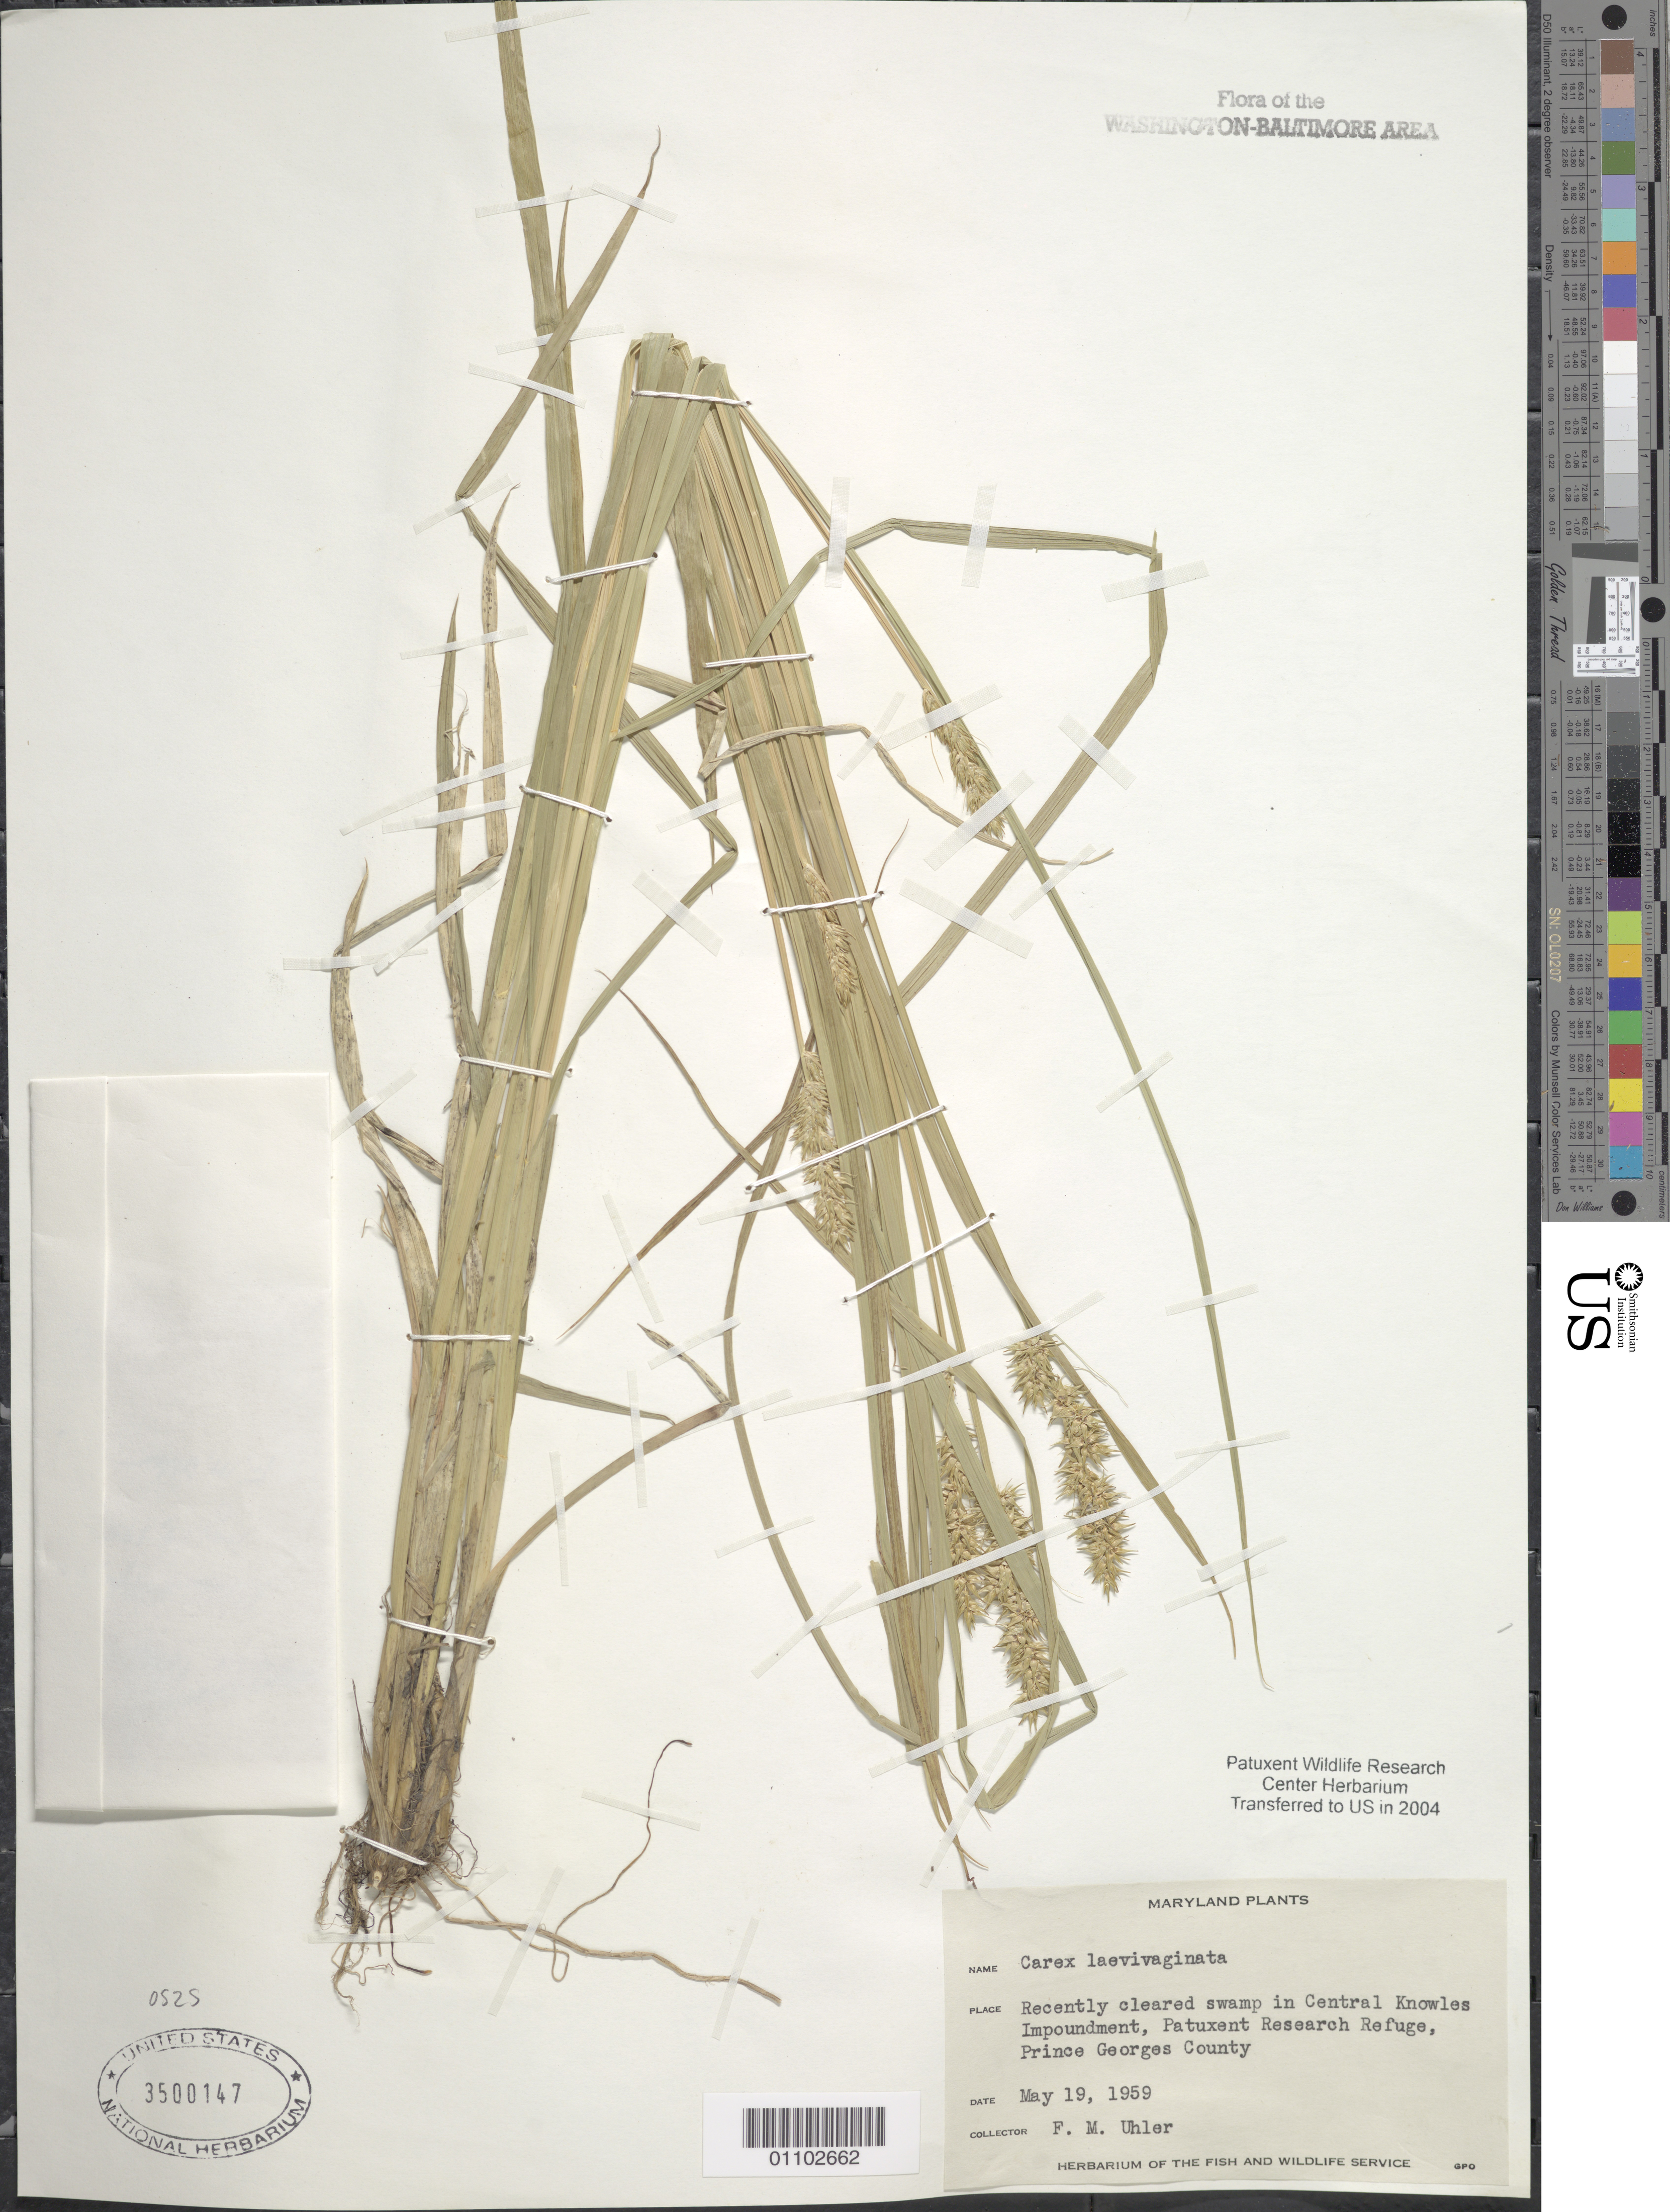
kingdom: Plantae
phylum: Tracheophyta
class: Liliopsida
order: Poales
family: Cyperaceae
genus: Carex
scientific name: Carex laevivaginata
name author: (Kük.) Mack.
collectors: F. Uhler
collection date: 1959-05-19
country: United States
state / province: Maryland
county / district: Prince George's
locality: Central Knowles Impoundment, Patuxent Research Refuge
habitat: Recently cleared swamp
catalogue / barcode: US 3500147